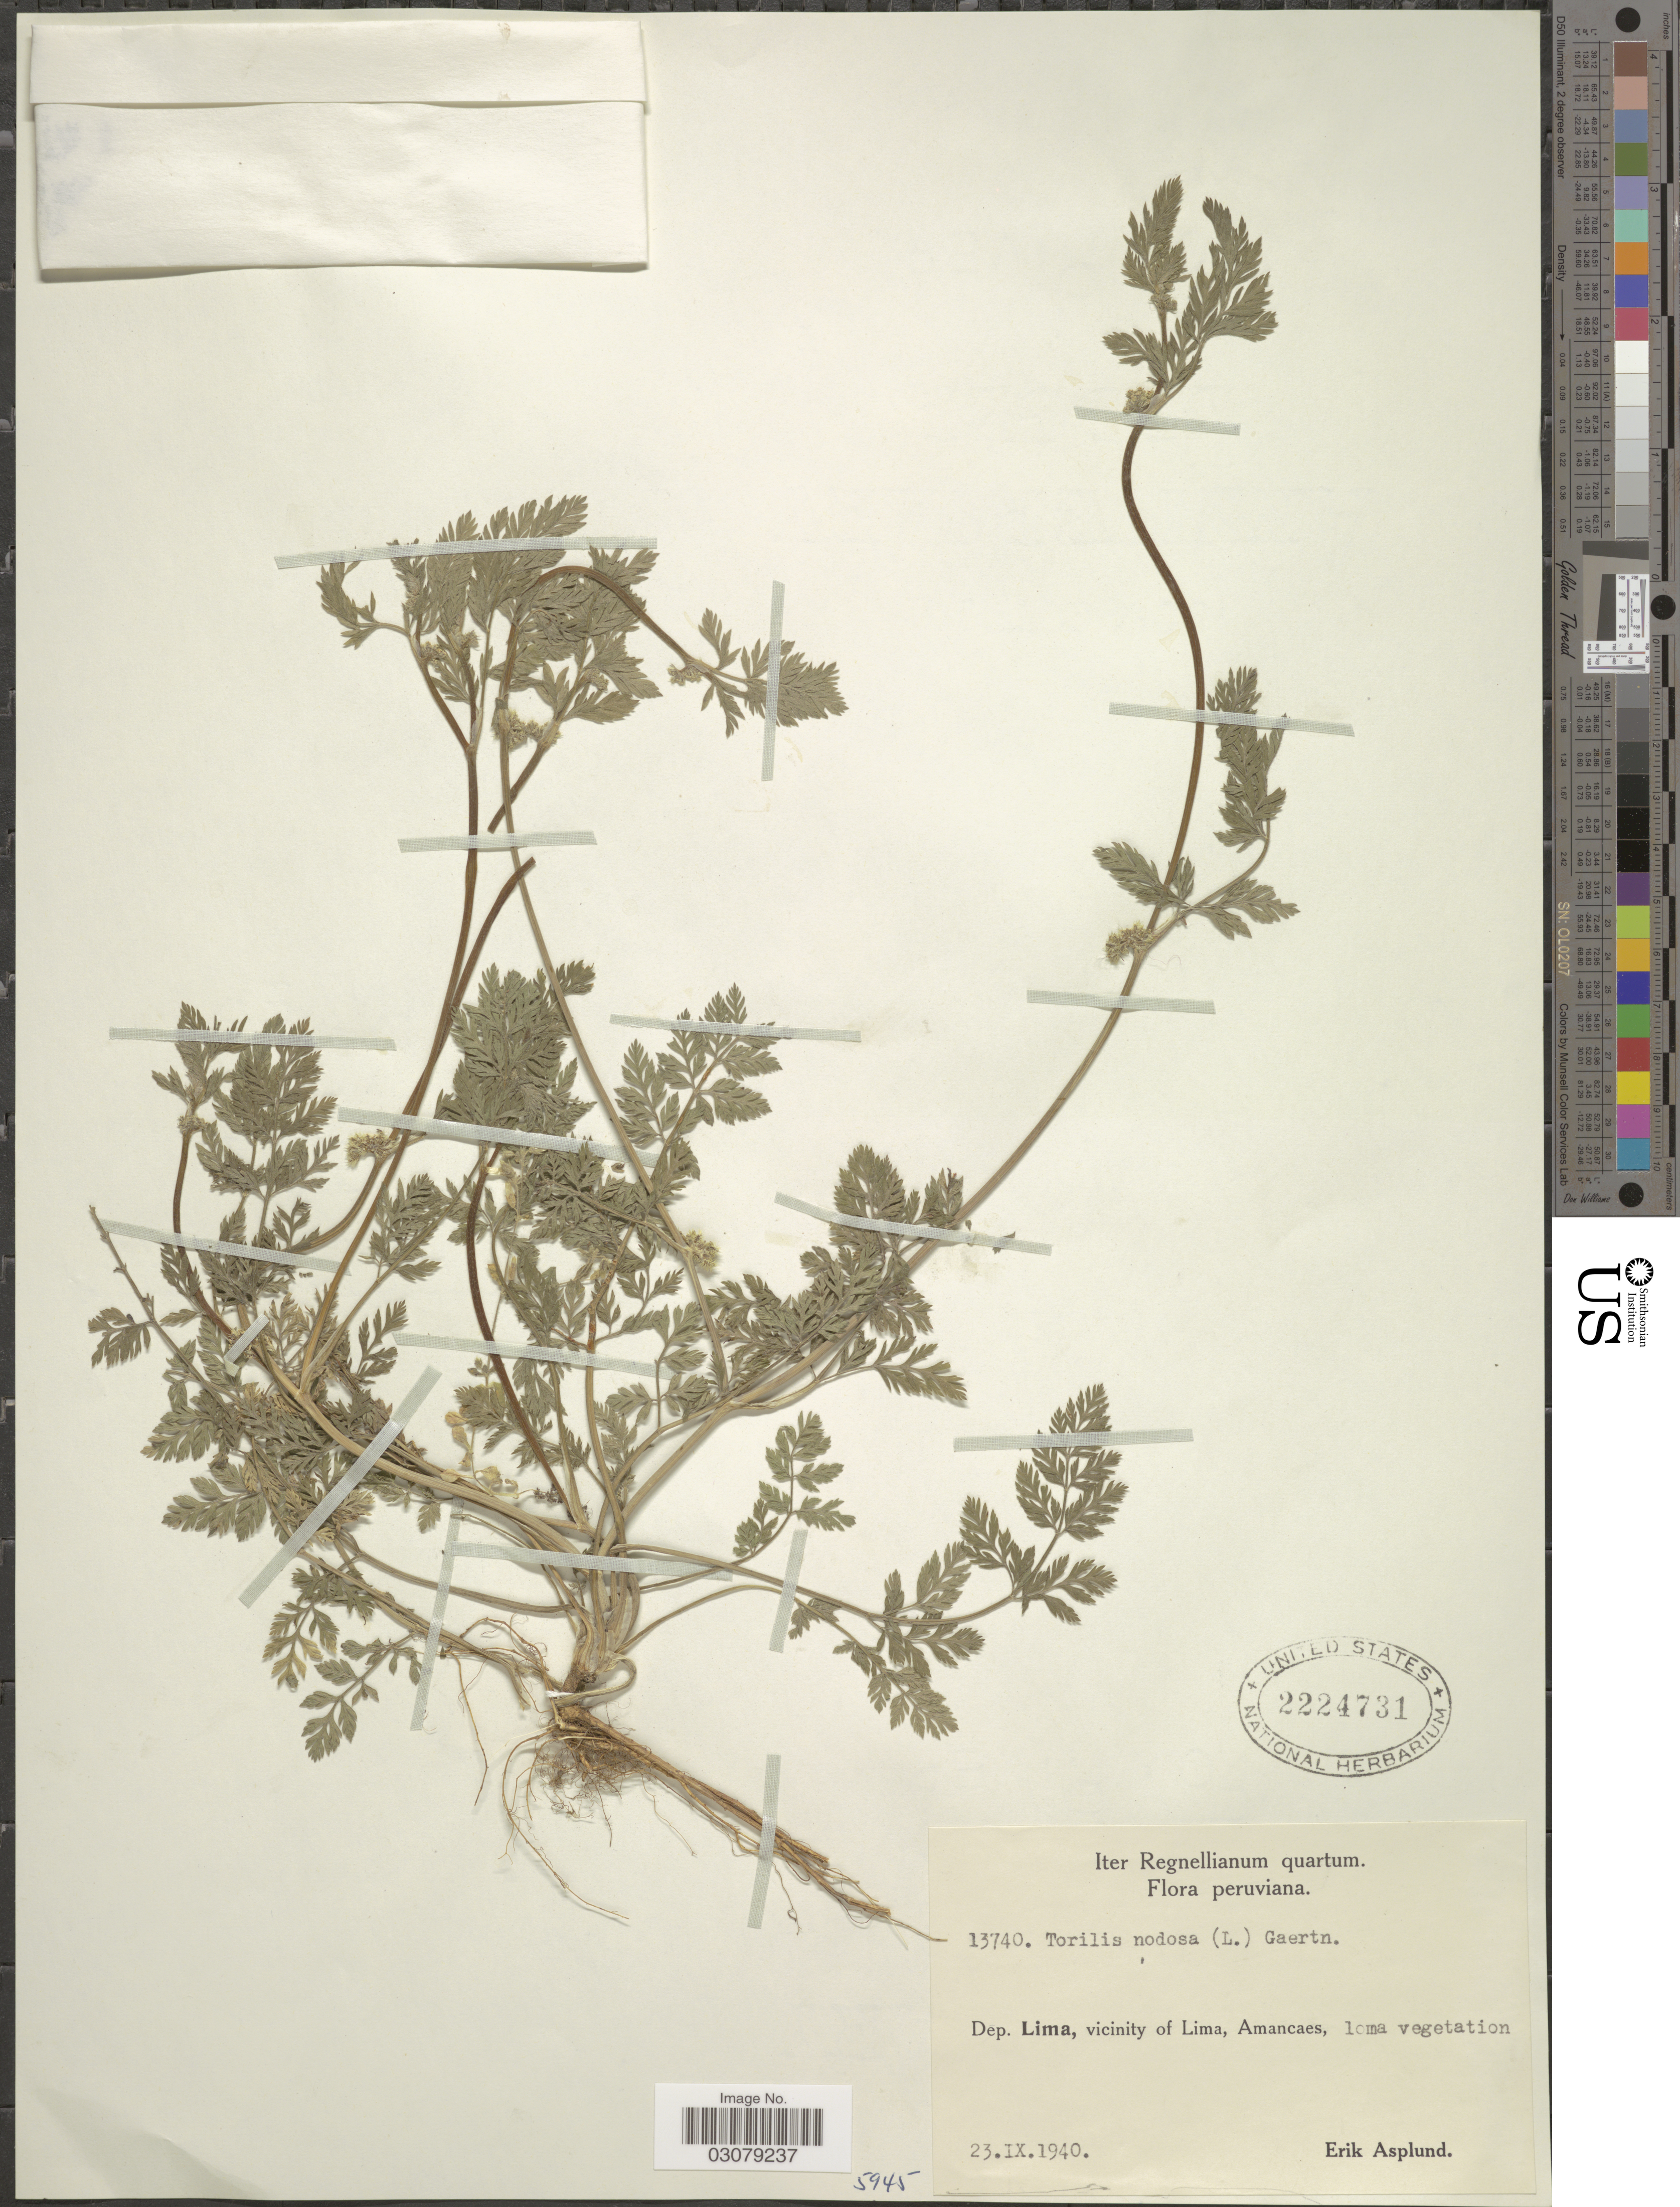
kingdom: Plantae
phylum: Tracheophyta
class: Magnoliopsida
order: Apiales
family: Apiaceae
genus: Torilis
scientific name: Torilis nodosa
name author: (L.) Gaertn.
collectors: E. Asplund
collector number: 13740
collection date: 1940-09-23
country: Peru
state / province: Lima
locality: Dep. Lima, vicinity of Lima, Amancaes.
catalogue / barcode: US 2224731